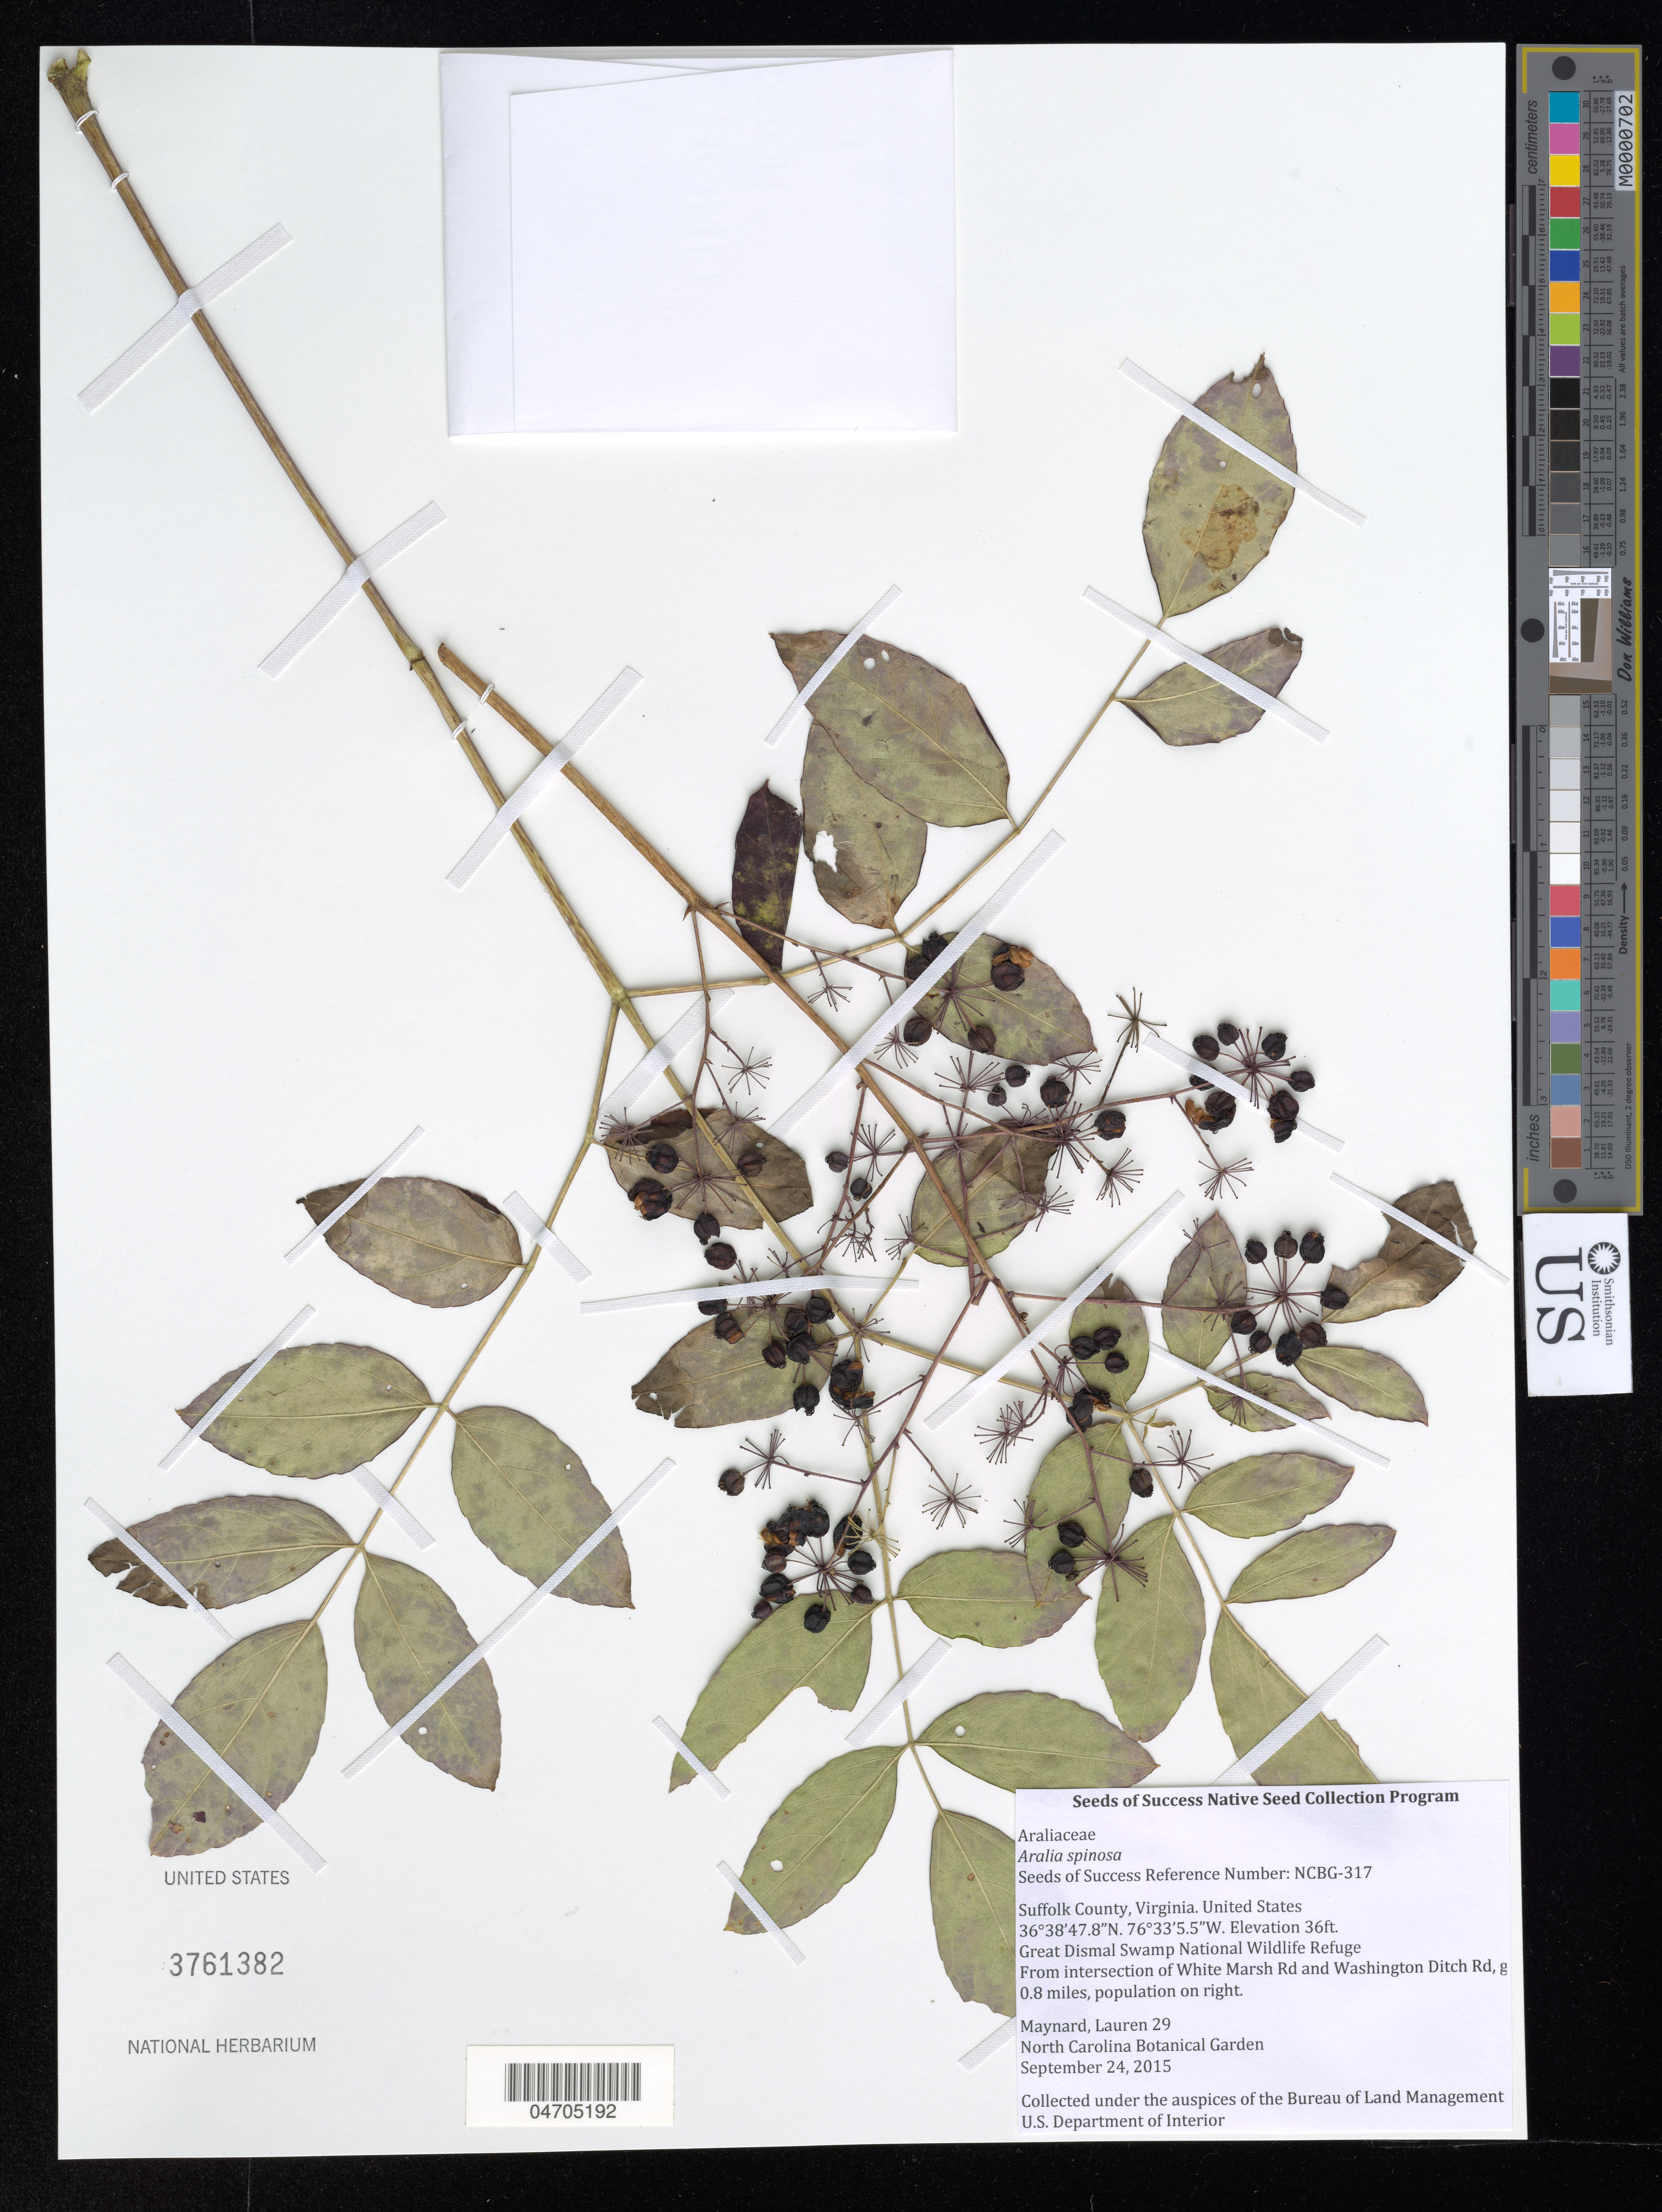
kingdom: Plantae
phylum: Tracheophyta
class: Magnoliopsida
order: Apiales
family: Araliaceae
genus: Aralia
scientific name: Aralia spinosa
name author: L.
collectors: L. Maynard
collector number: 29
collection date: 2015-09-24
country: United States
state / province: Virginia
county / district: City of Suffolk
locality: Suffolk County. Great Dismal Swamp National Wildlife Refuge. From intersection of White Marsh Rd and Washington Ditch Rd, go 0.8 miles, population on right.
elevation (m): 11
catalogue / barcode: US 3761382